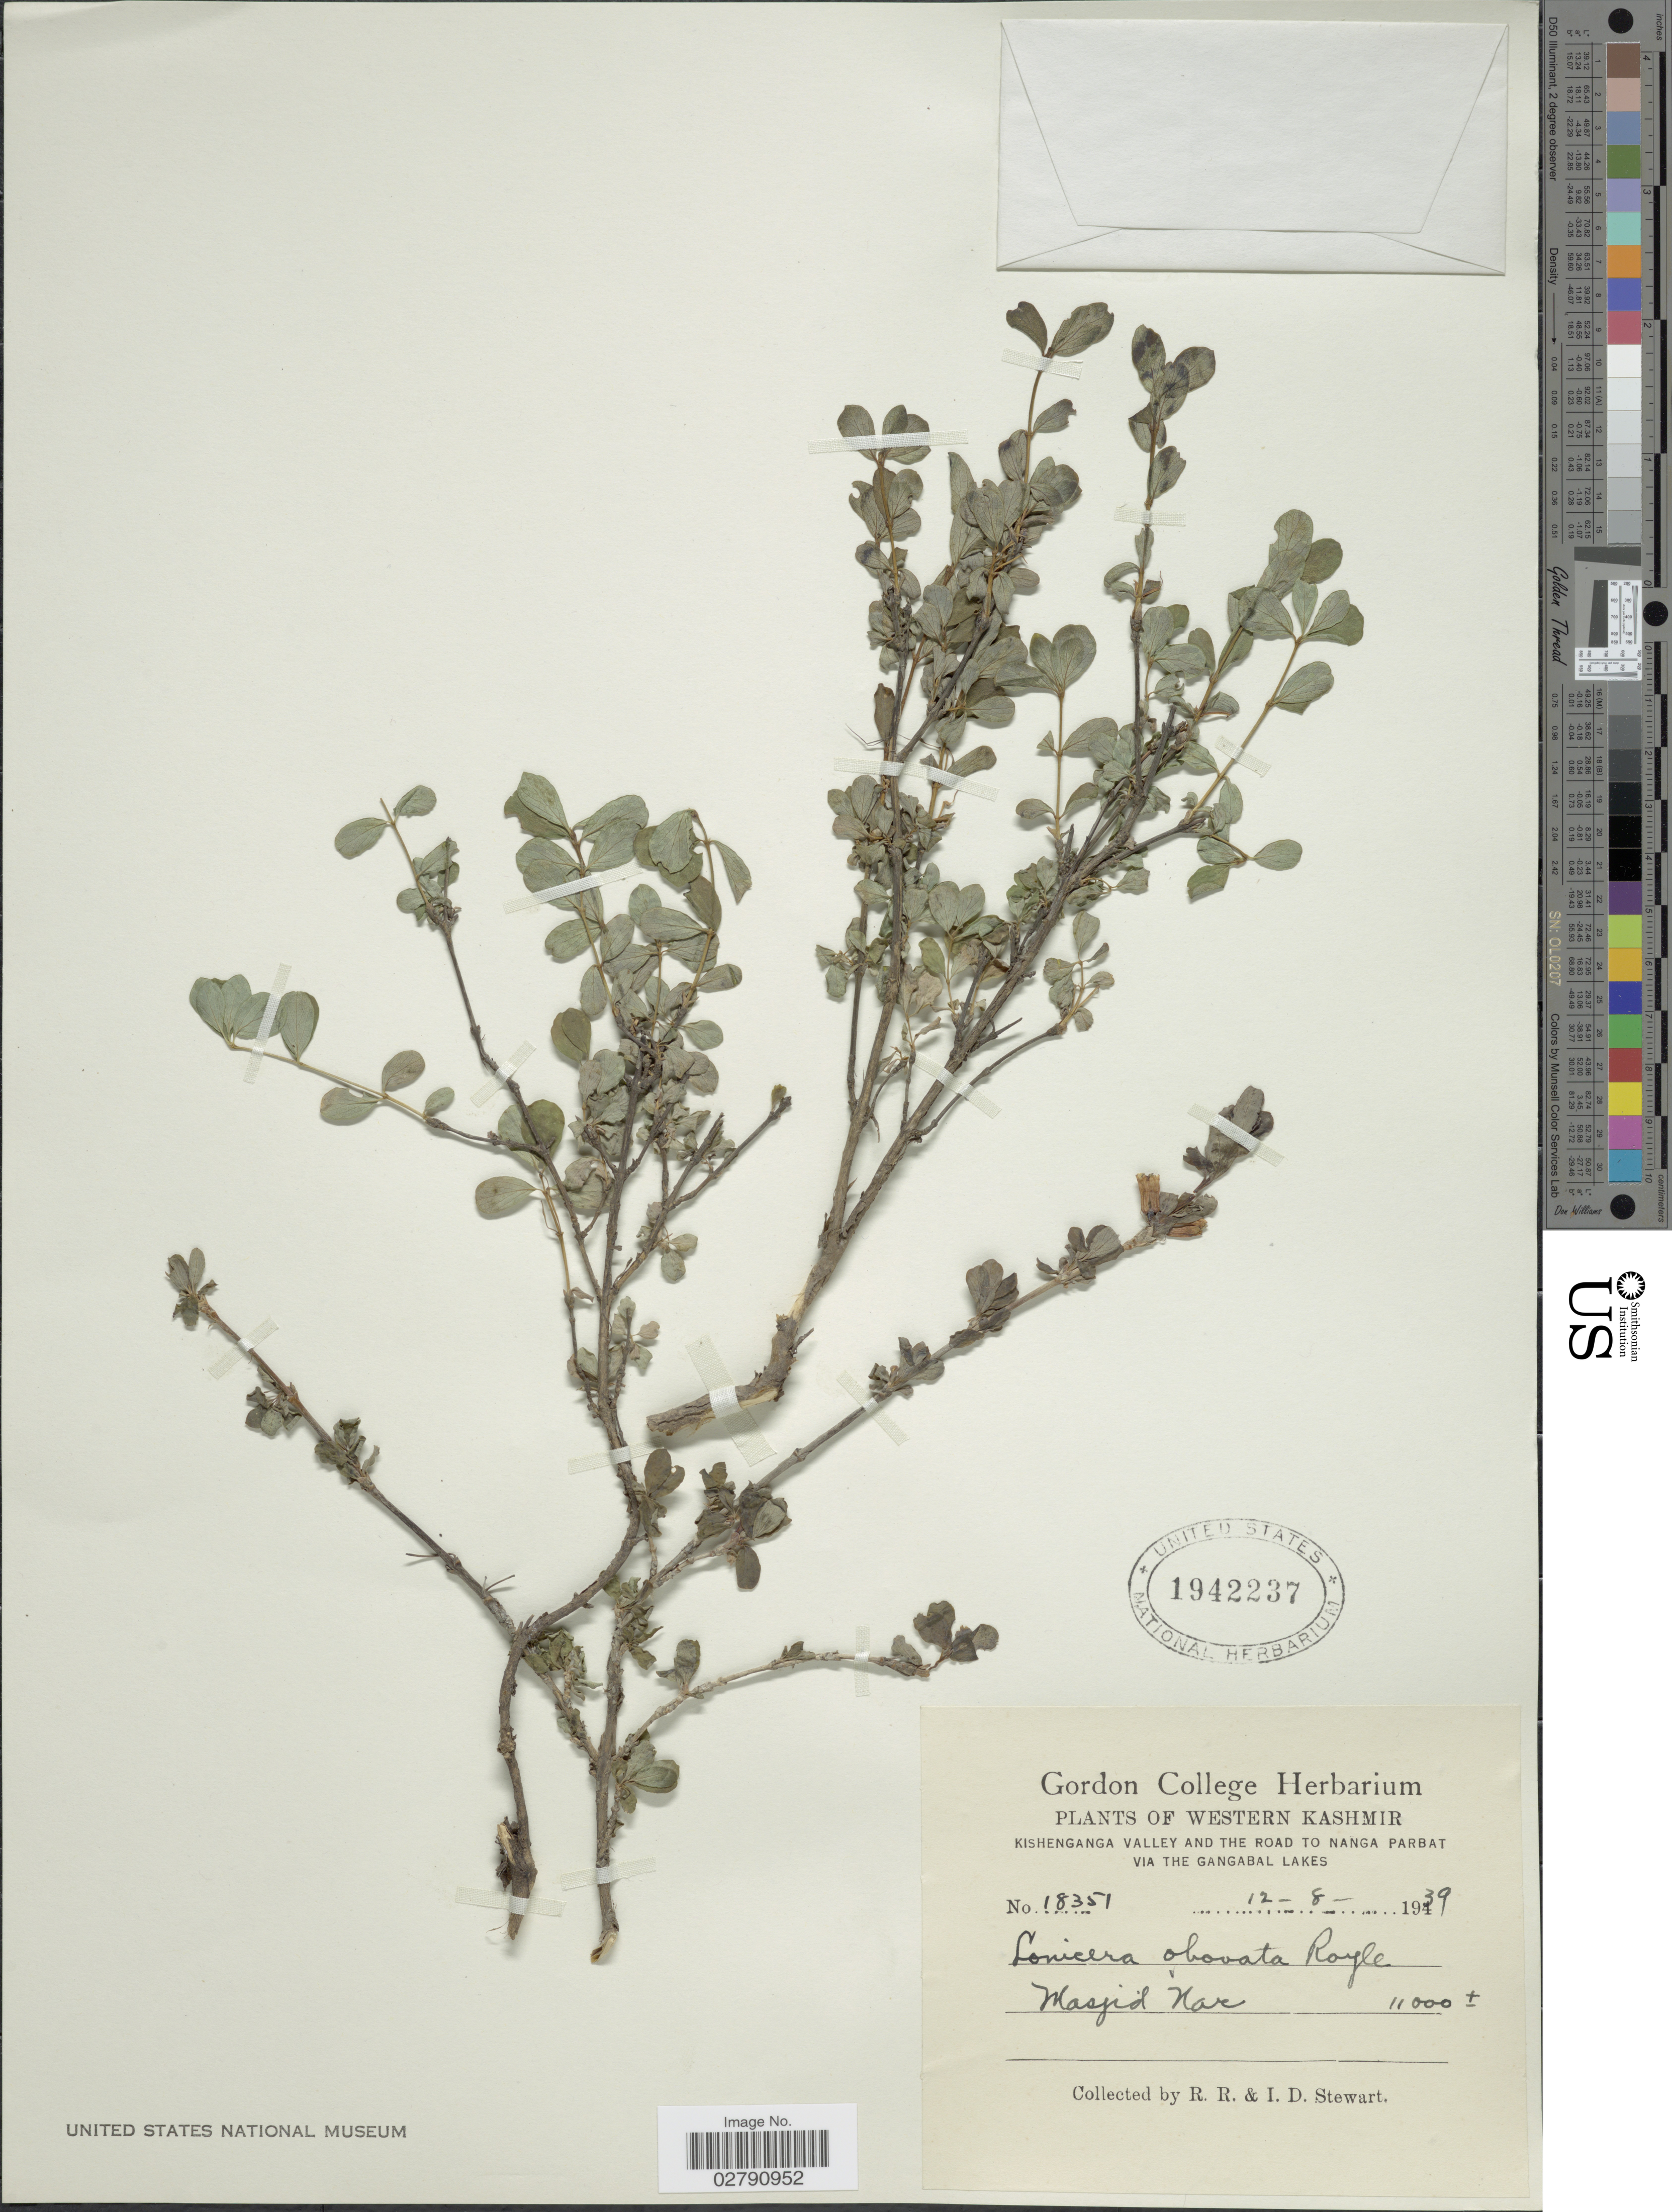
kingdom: Plantae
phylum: Tracheophyta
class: Magnoliopsida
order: Dipsacales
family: Caprifoliaceae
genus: Lonicera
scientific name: Lonicera obovata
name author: Royle ex Hook. f. & Thomson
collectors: R. R. Stewart & I. Stewart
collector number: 18351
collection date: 1939-08-12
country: India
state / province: Jammu and Kashmir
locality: Western Kashmir. Kishenganga Valley and the road to Nanga Parbat via the Gangabal Lakes. Masjid Nar.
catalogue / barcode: US 1942237